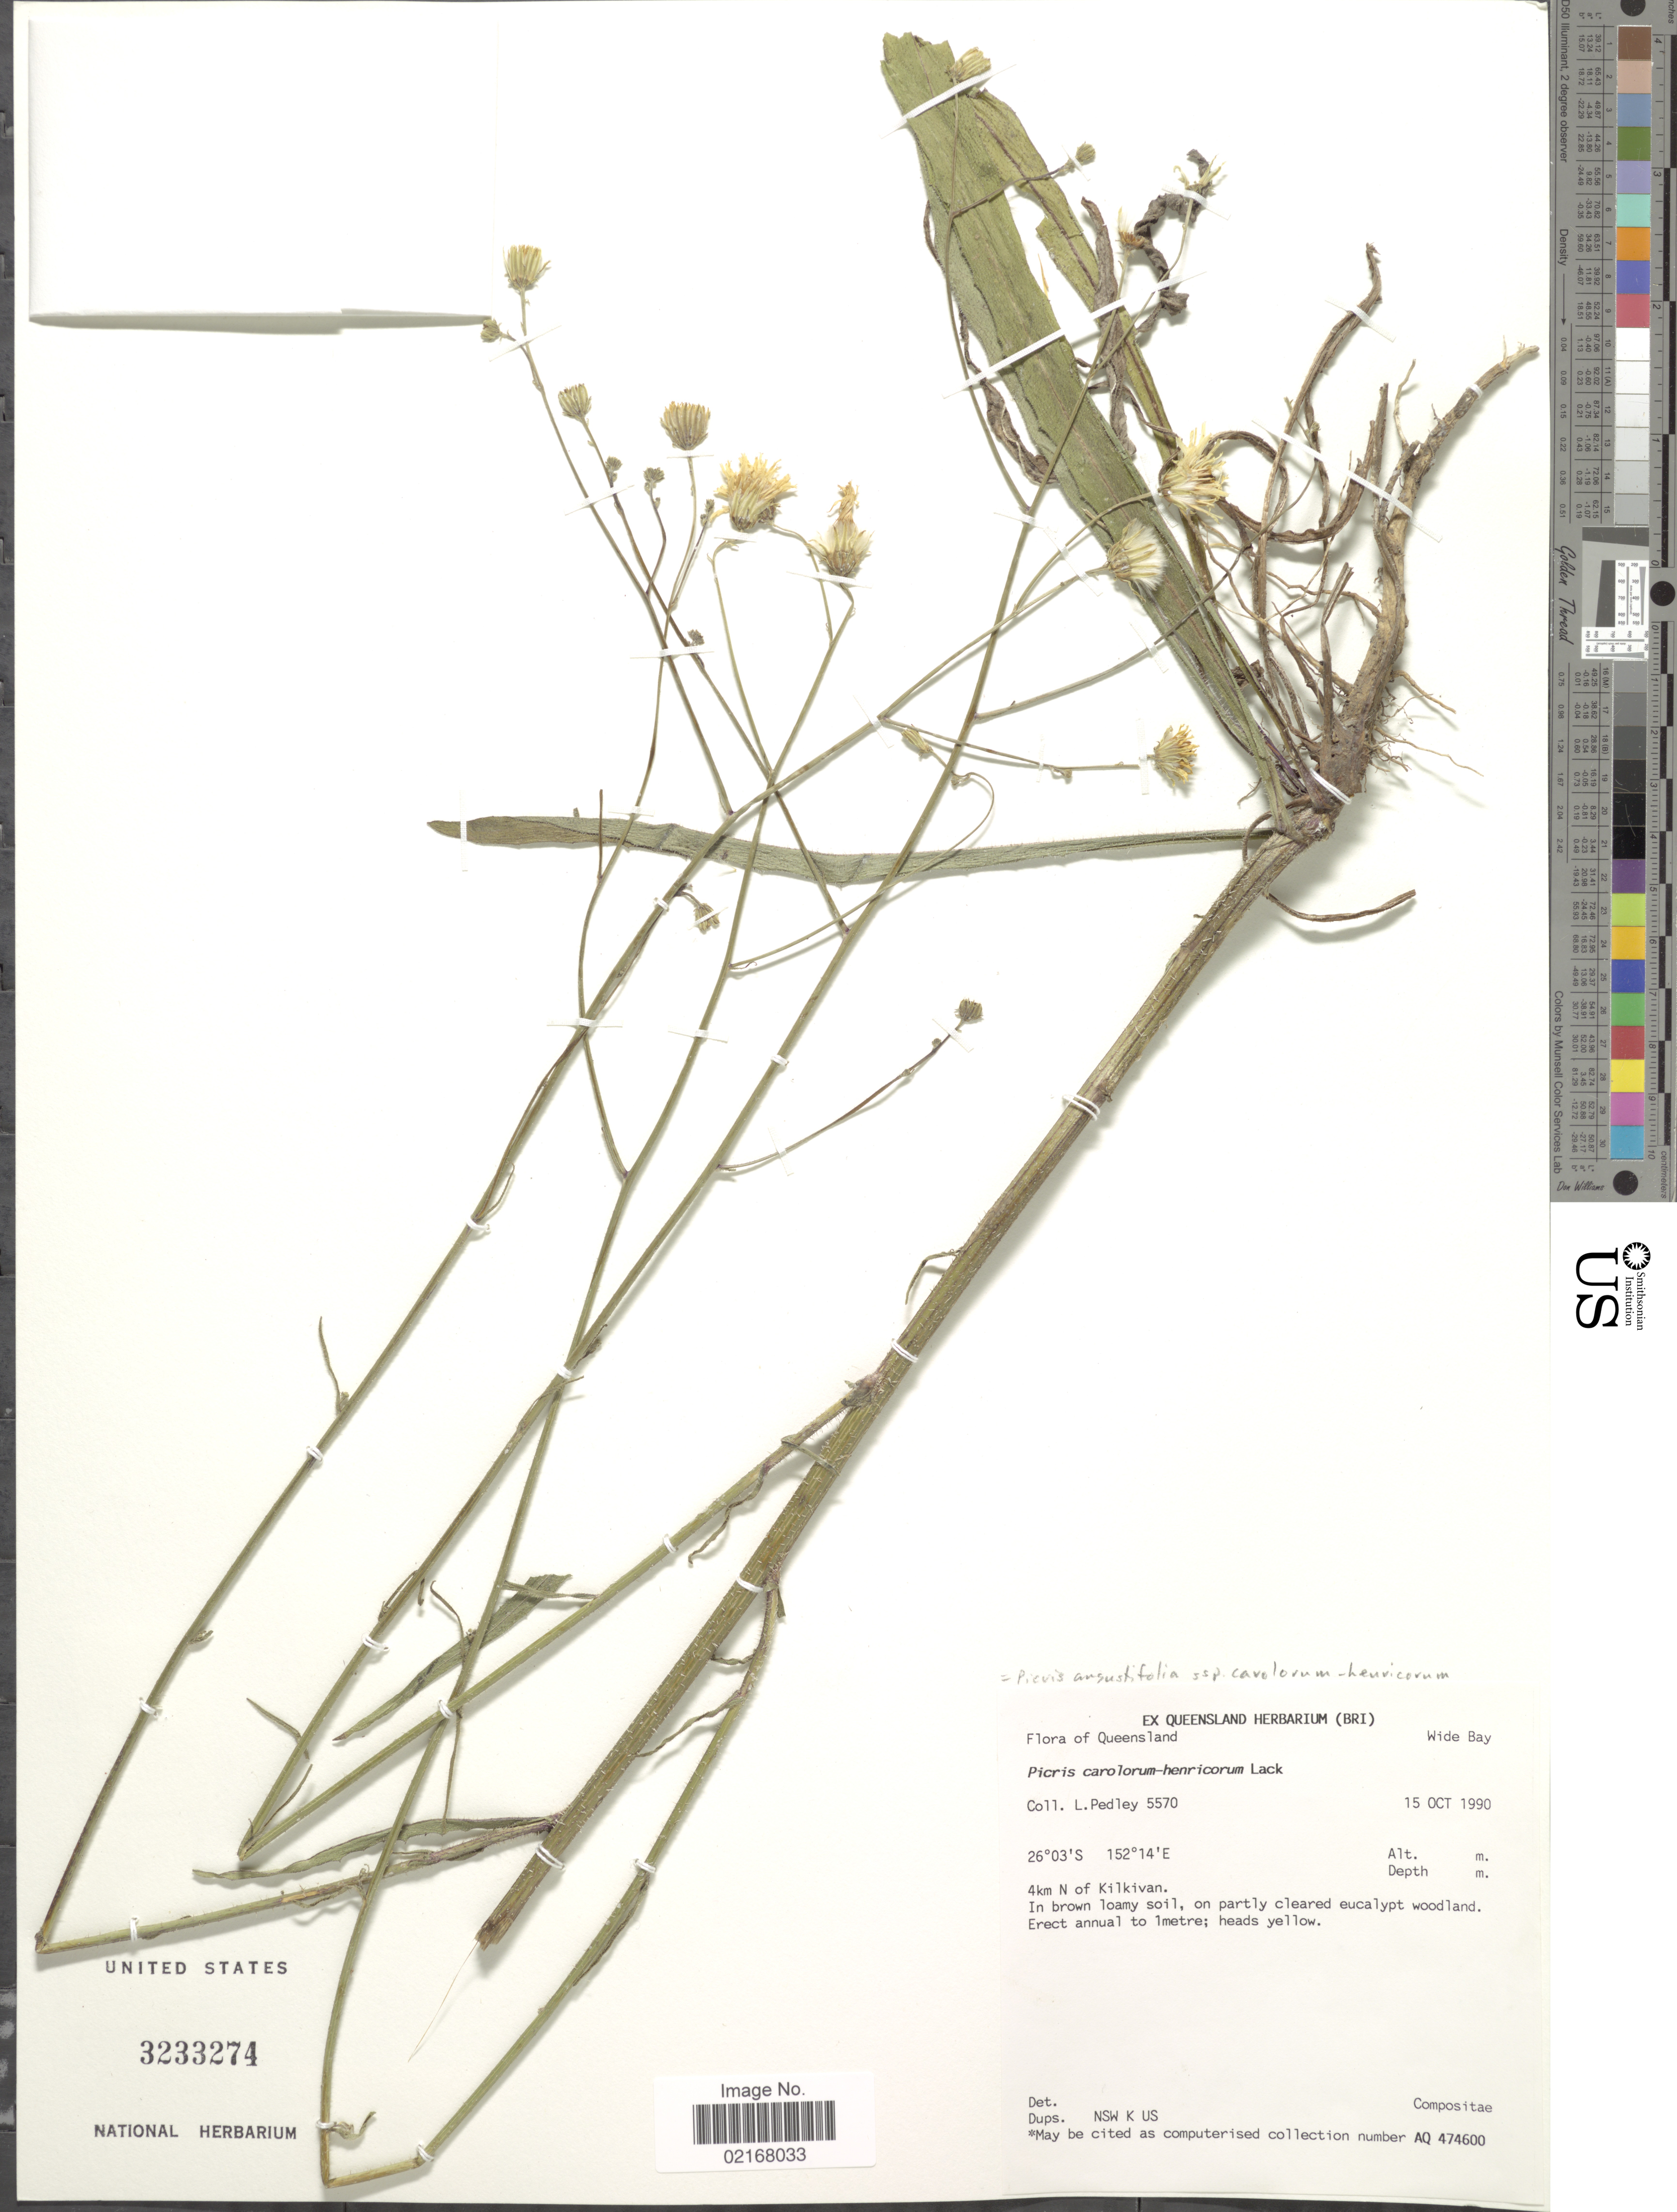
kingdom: Plantae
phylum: Tracheophyta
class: Magnoliopsida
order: Asterales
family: Asteraceae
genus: Picris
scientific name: Picris angustifolia subsp. carolorum-henricorum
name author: Holzapfel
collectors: L. Pedley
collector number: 5570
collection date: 1990-10-15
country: Australia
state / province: Queensland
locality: Wide Bay. 4km N of Kilkivan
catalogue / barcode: US 3233274